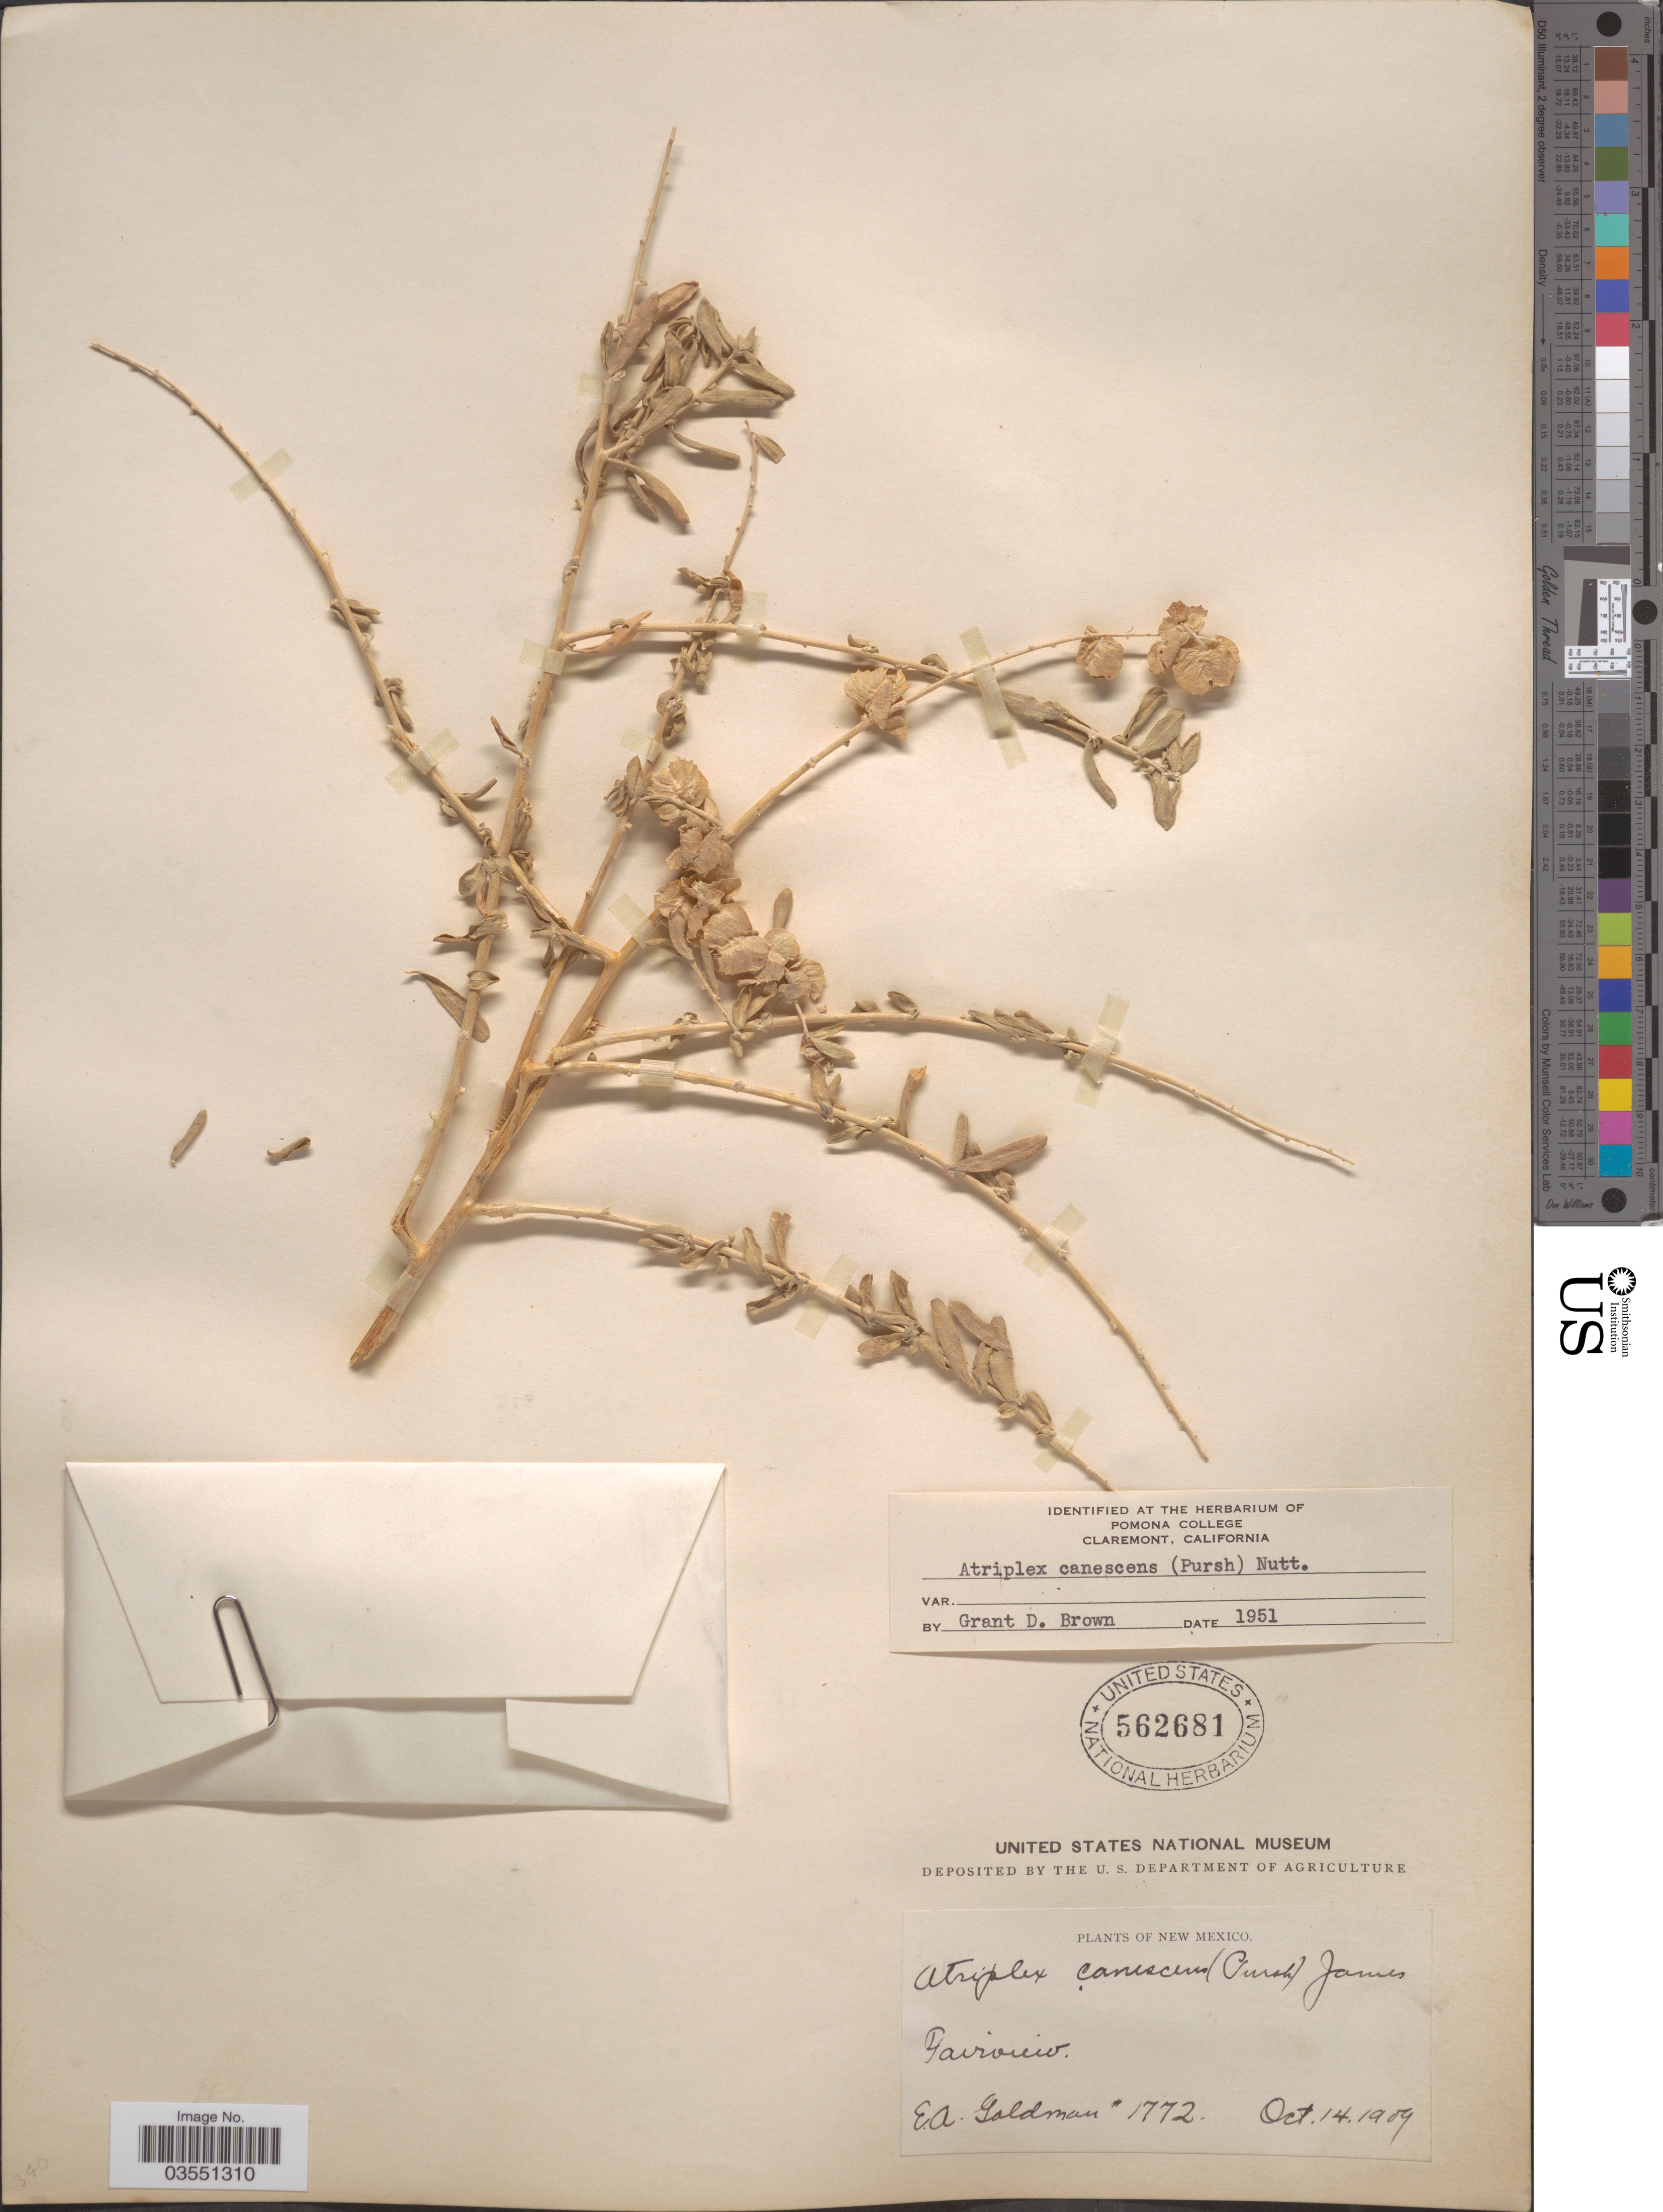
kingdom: Plantae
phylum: Tracheophyta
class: Magnoliopsida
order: Caryophyllales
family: Amaranthaceae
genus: Atriplex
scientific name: Atriplex canescens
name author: (Pursh) Nutt.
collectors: E. A. Goldman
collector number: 1772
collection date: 1909-10-14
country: United States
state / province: New Mexico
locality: Fairview.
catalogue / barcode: US 562681